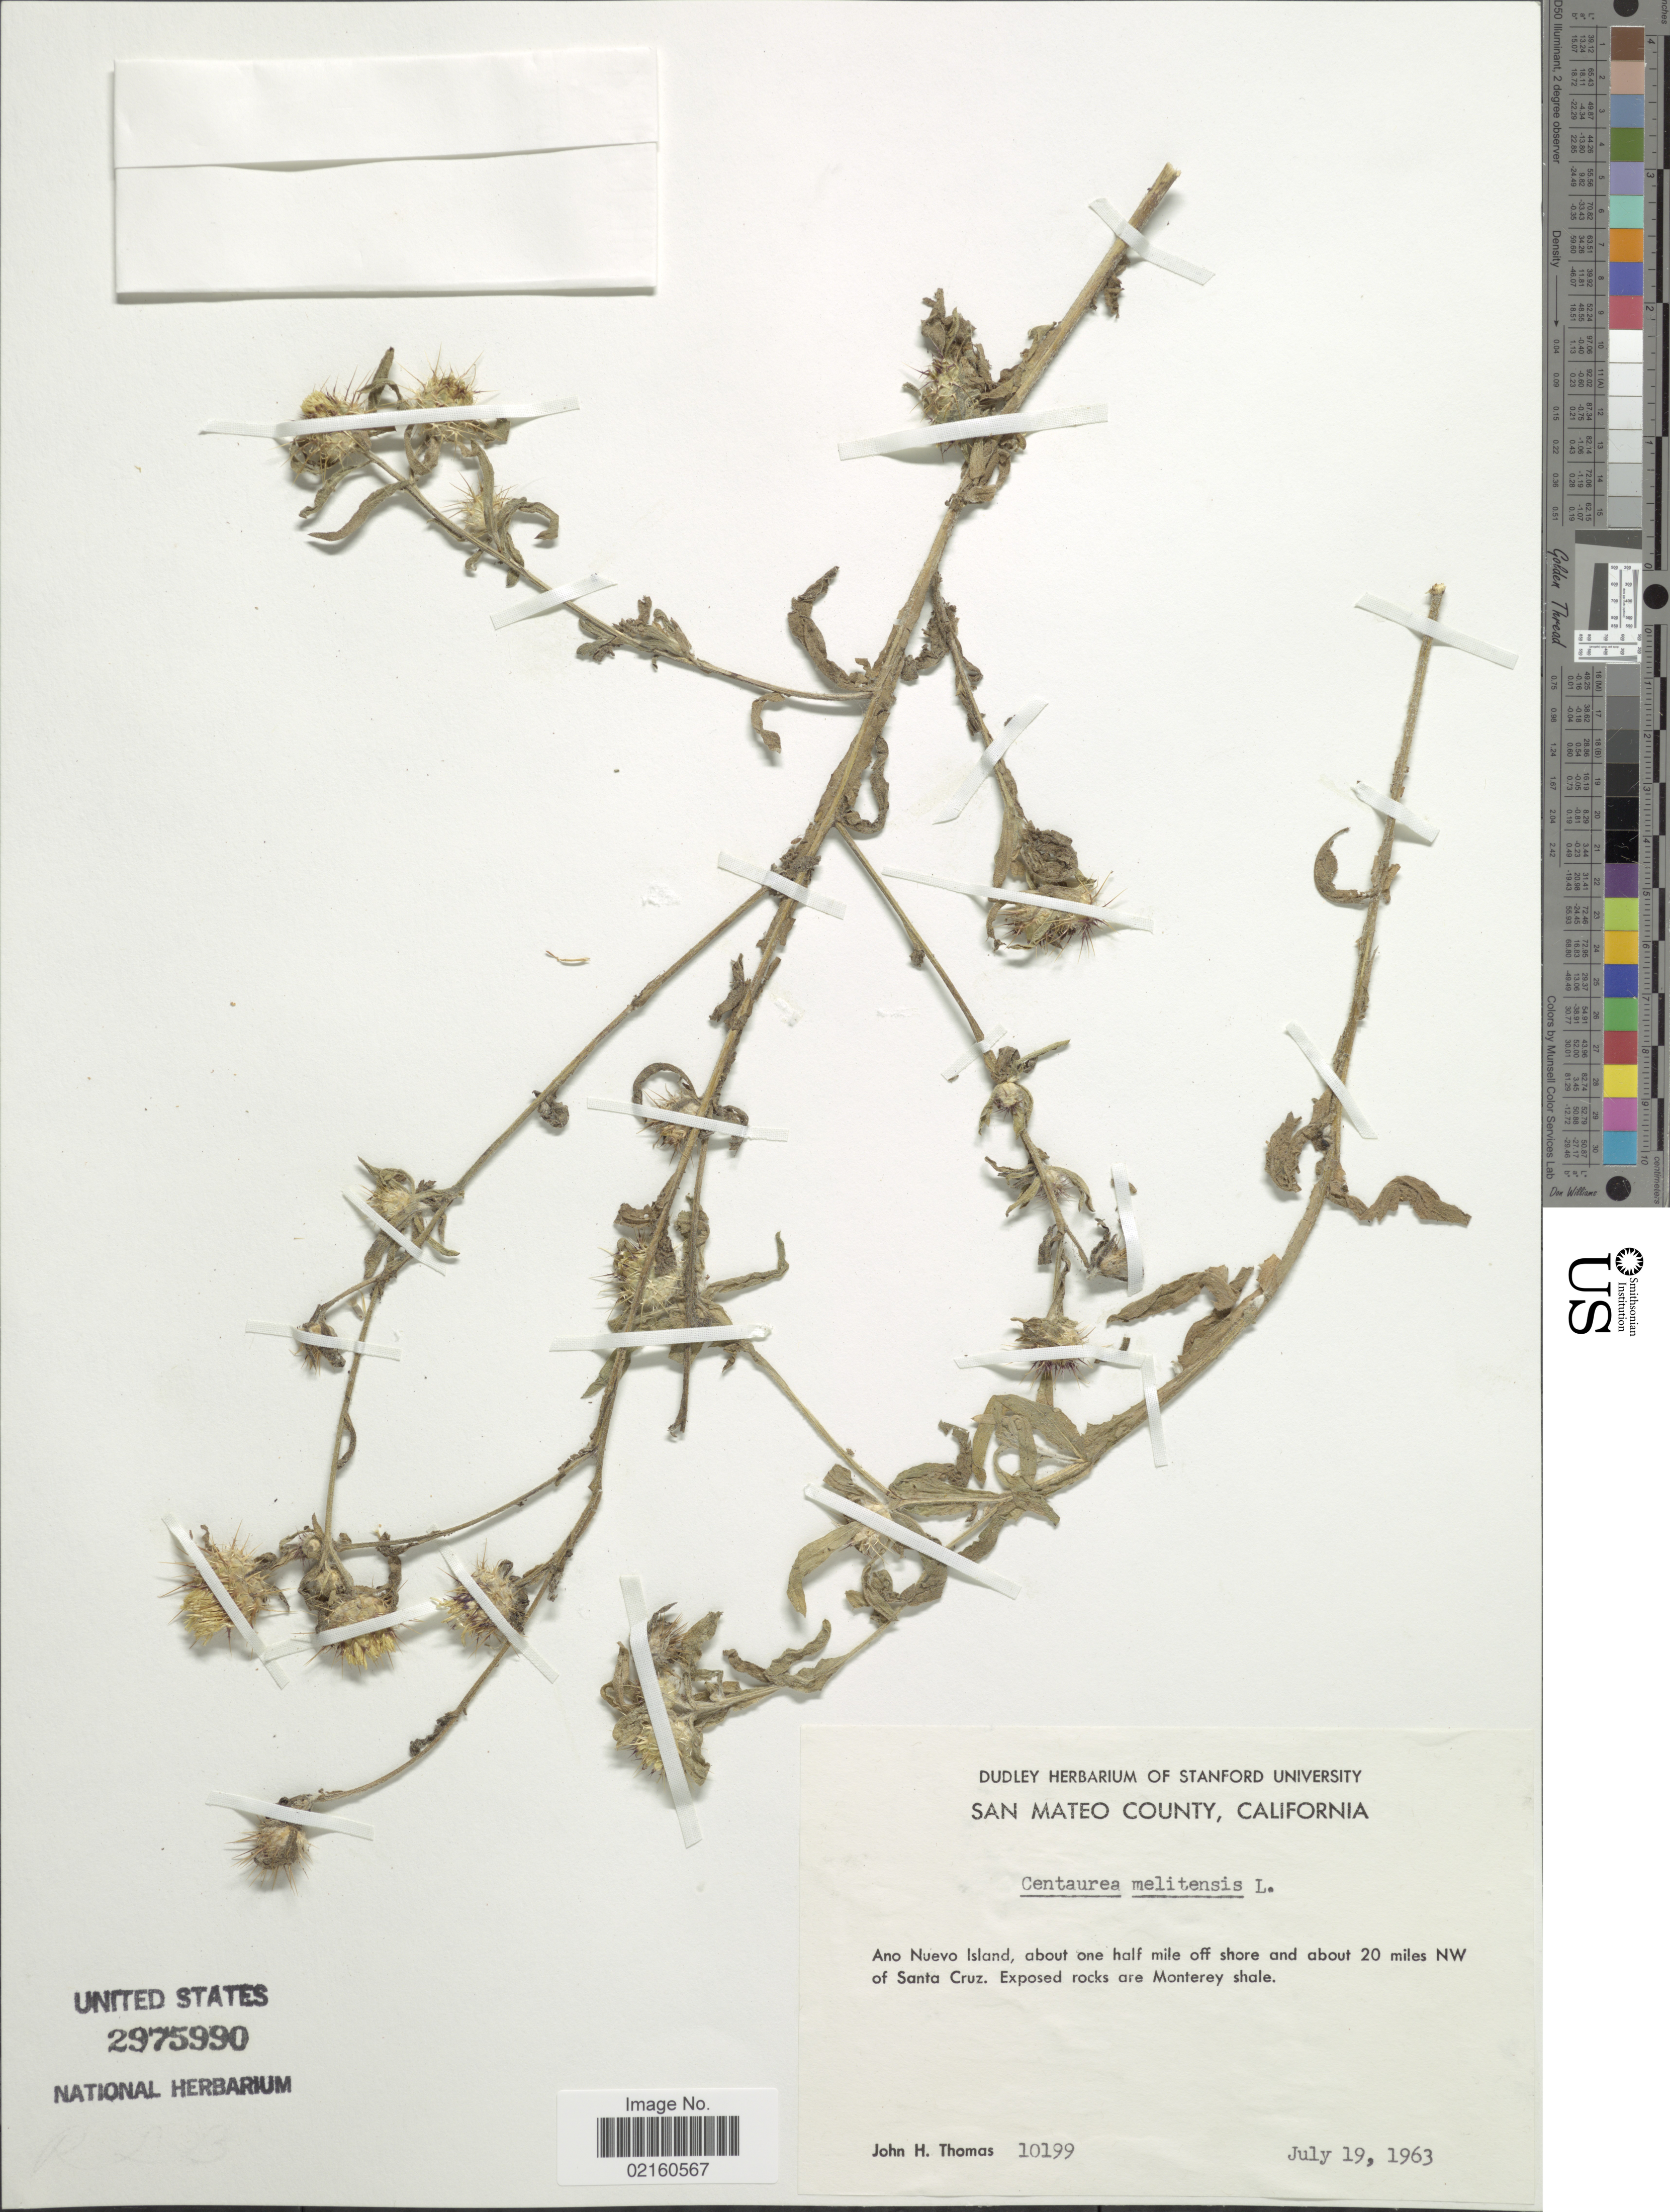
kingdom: Plantae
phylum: Tracheophyta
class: Magnoliopsida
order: Asterales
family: Asteraceae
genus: Centaurea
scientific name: Centaurea melitensis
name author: L.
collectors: J. H. Thomas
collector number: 10199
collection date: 1963-07-19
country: United States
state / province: California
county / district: San Mateo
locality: San Mateo County, Ano Nuevo Island, about on ehalf mile off shore and about 20 miles NW of Santa Cruz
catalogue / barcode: US 2975990